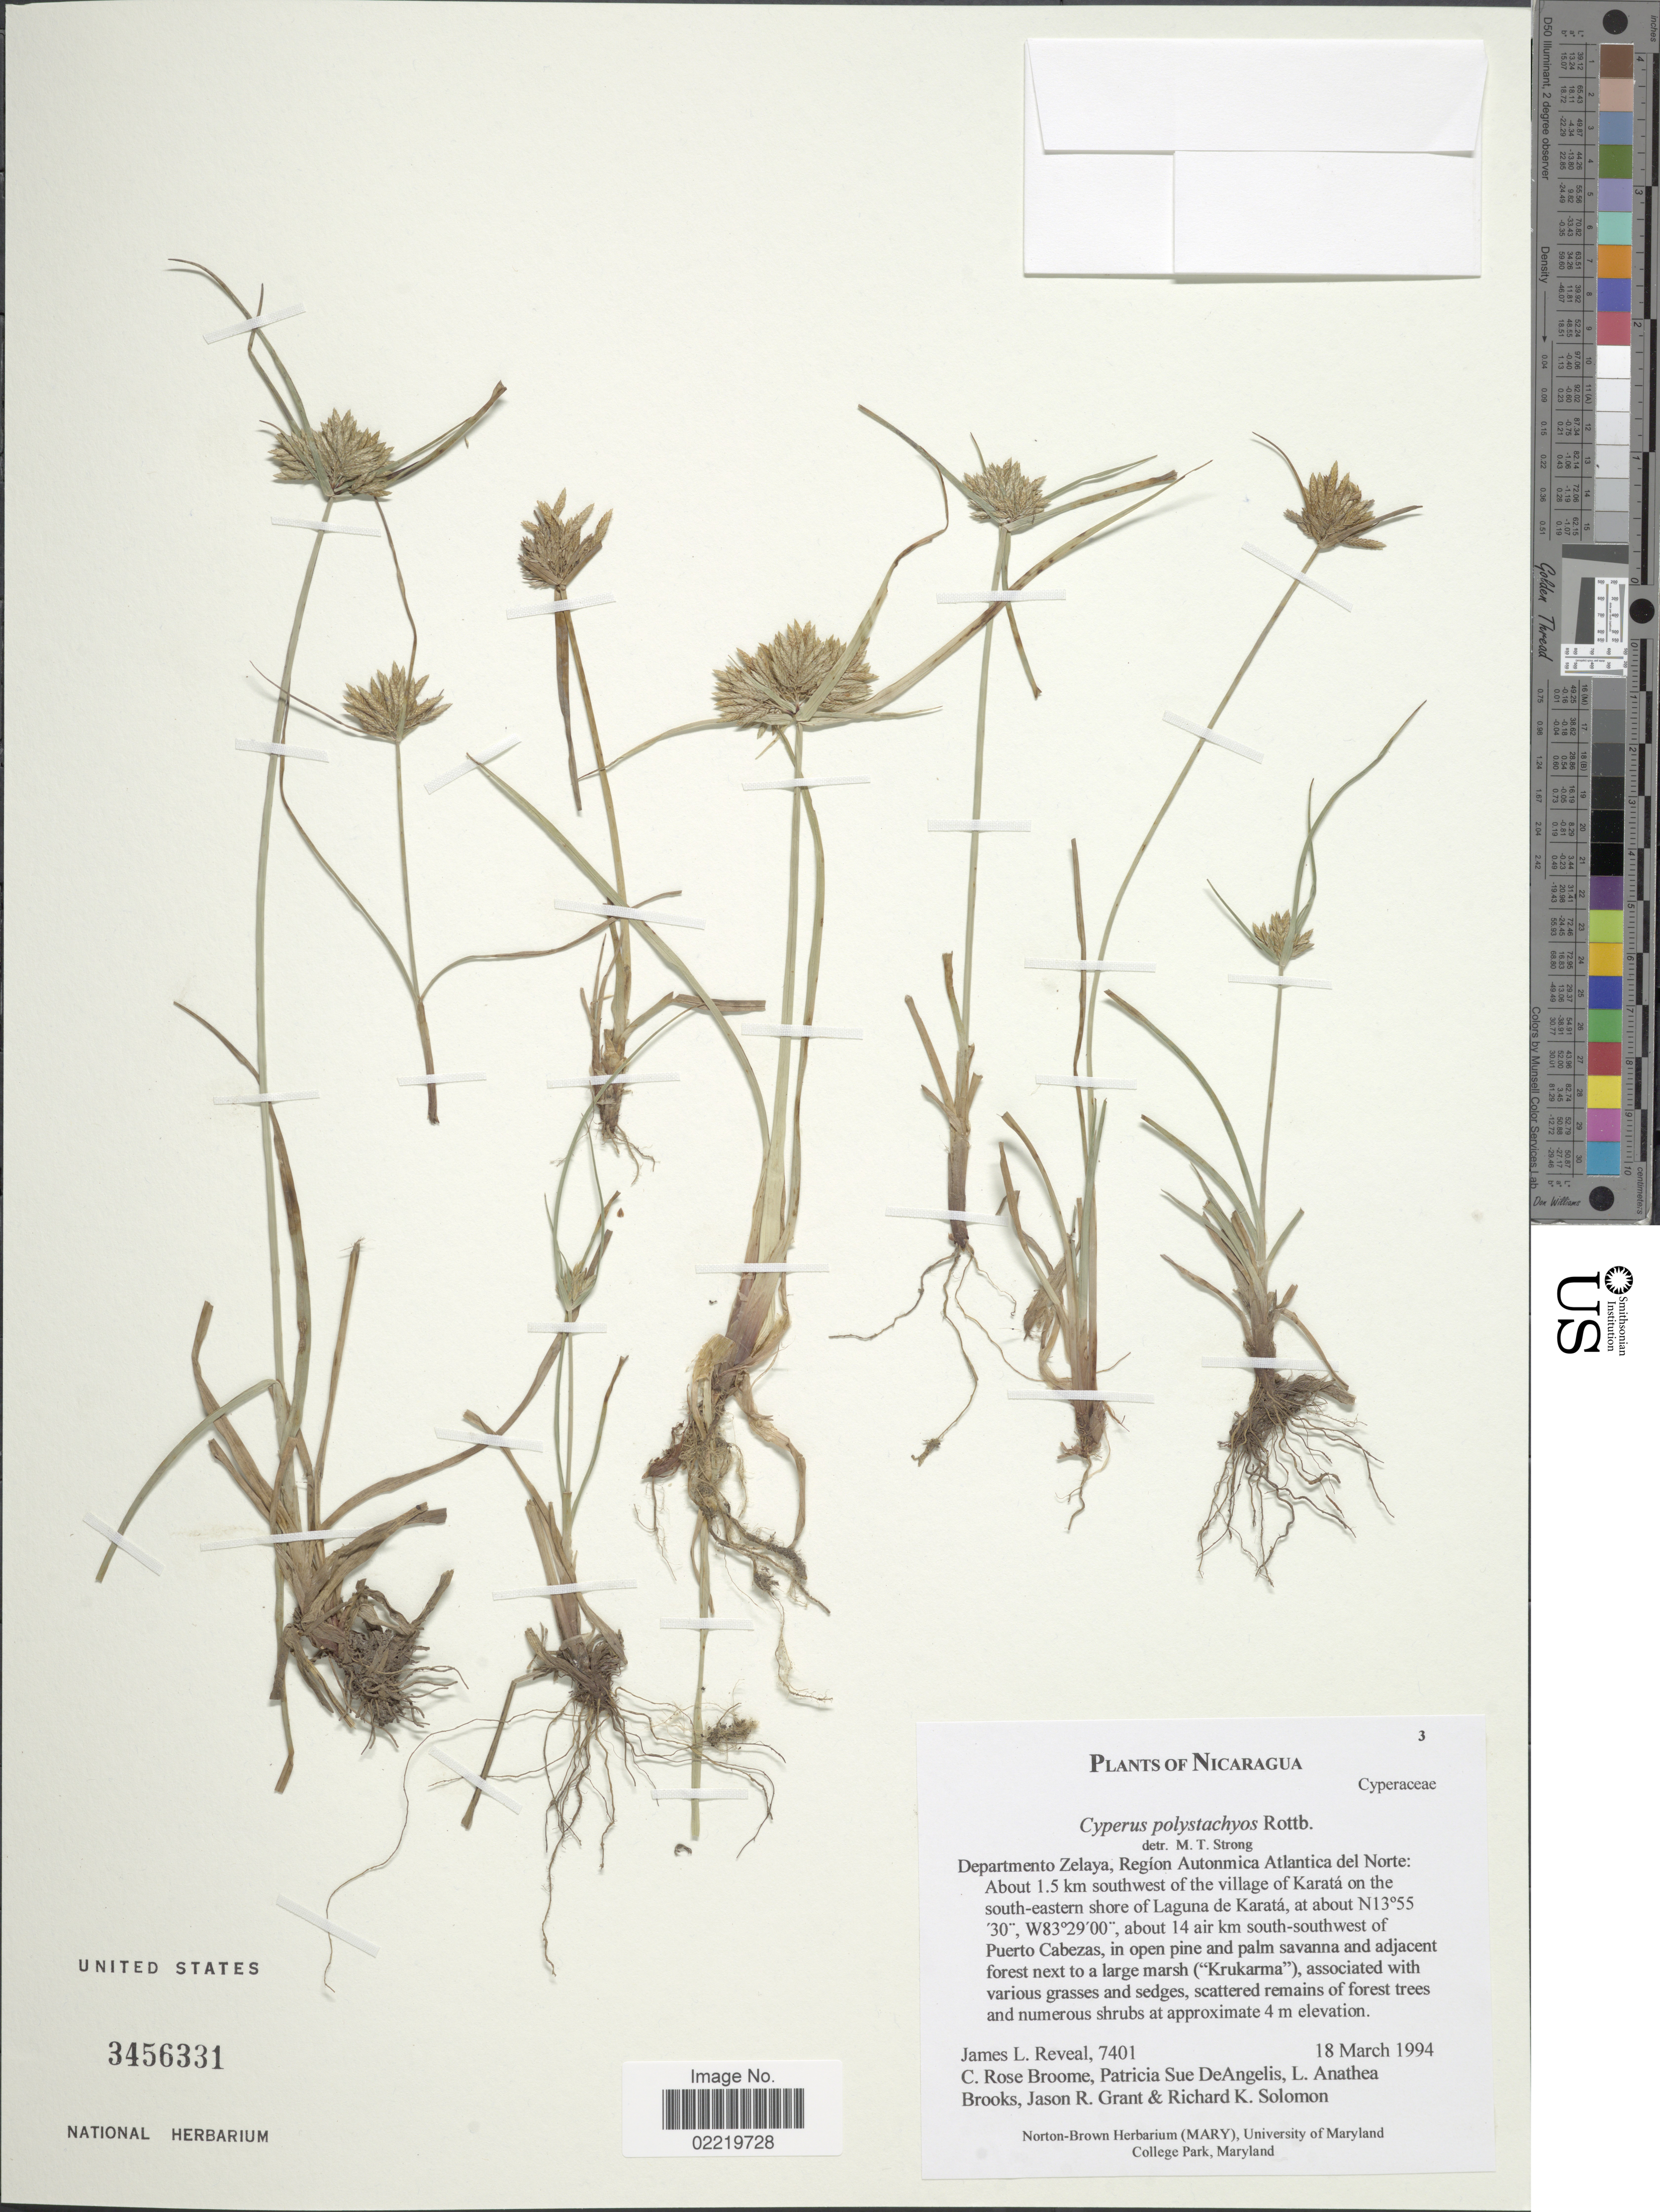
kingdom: Plantae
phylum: Tracheophyta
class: Liliopsida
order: Poales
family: Cyperaceae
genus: Cyperus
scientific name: Cyperus polystachyos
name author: Rottb.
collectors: J. L. Reveal, C. Broome, P. DeAngelis, L. Anathea & et al.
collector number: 7401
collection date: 1994-03-18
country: Nicaragua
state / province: Atlantico Norte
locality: Departamento Zelaya, Regíon Autonmica Atlantica del Norte: About 1.5 km southwest of the village of Karatá on the south-eastern shore of Laguna de Karatá, about 14 air km south-southwest of Puerto Cabezas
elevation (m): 4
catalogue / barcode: US 3456331